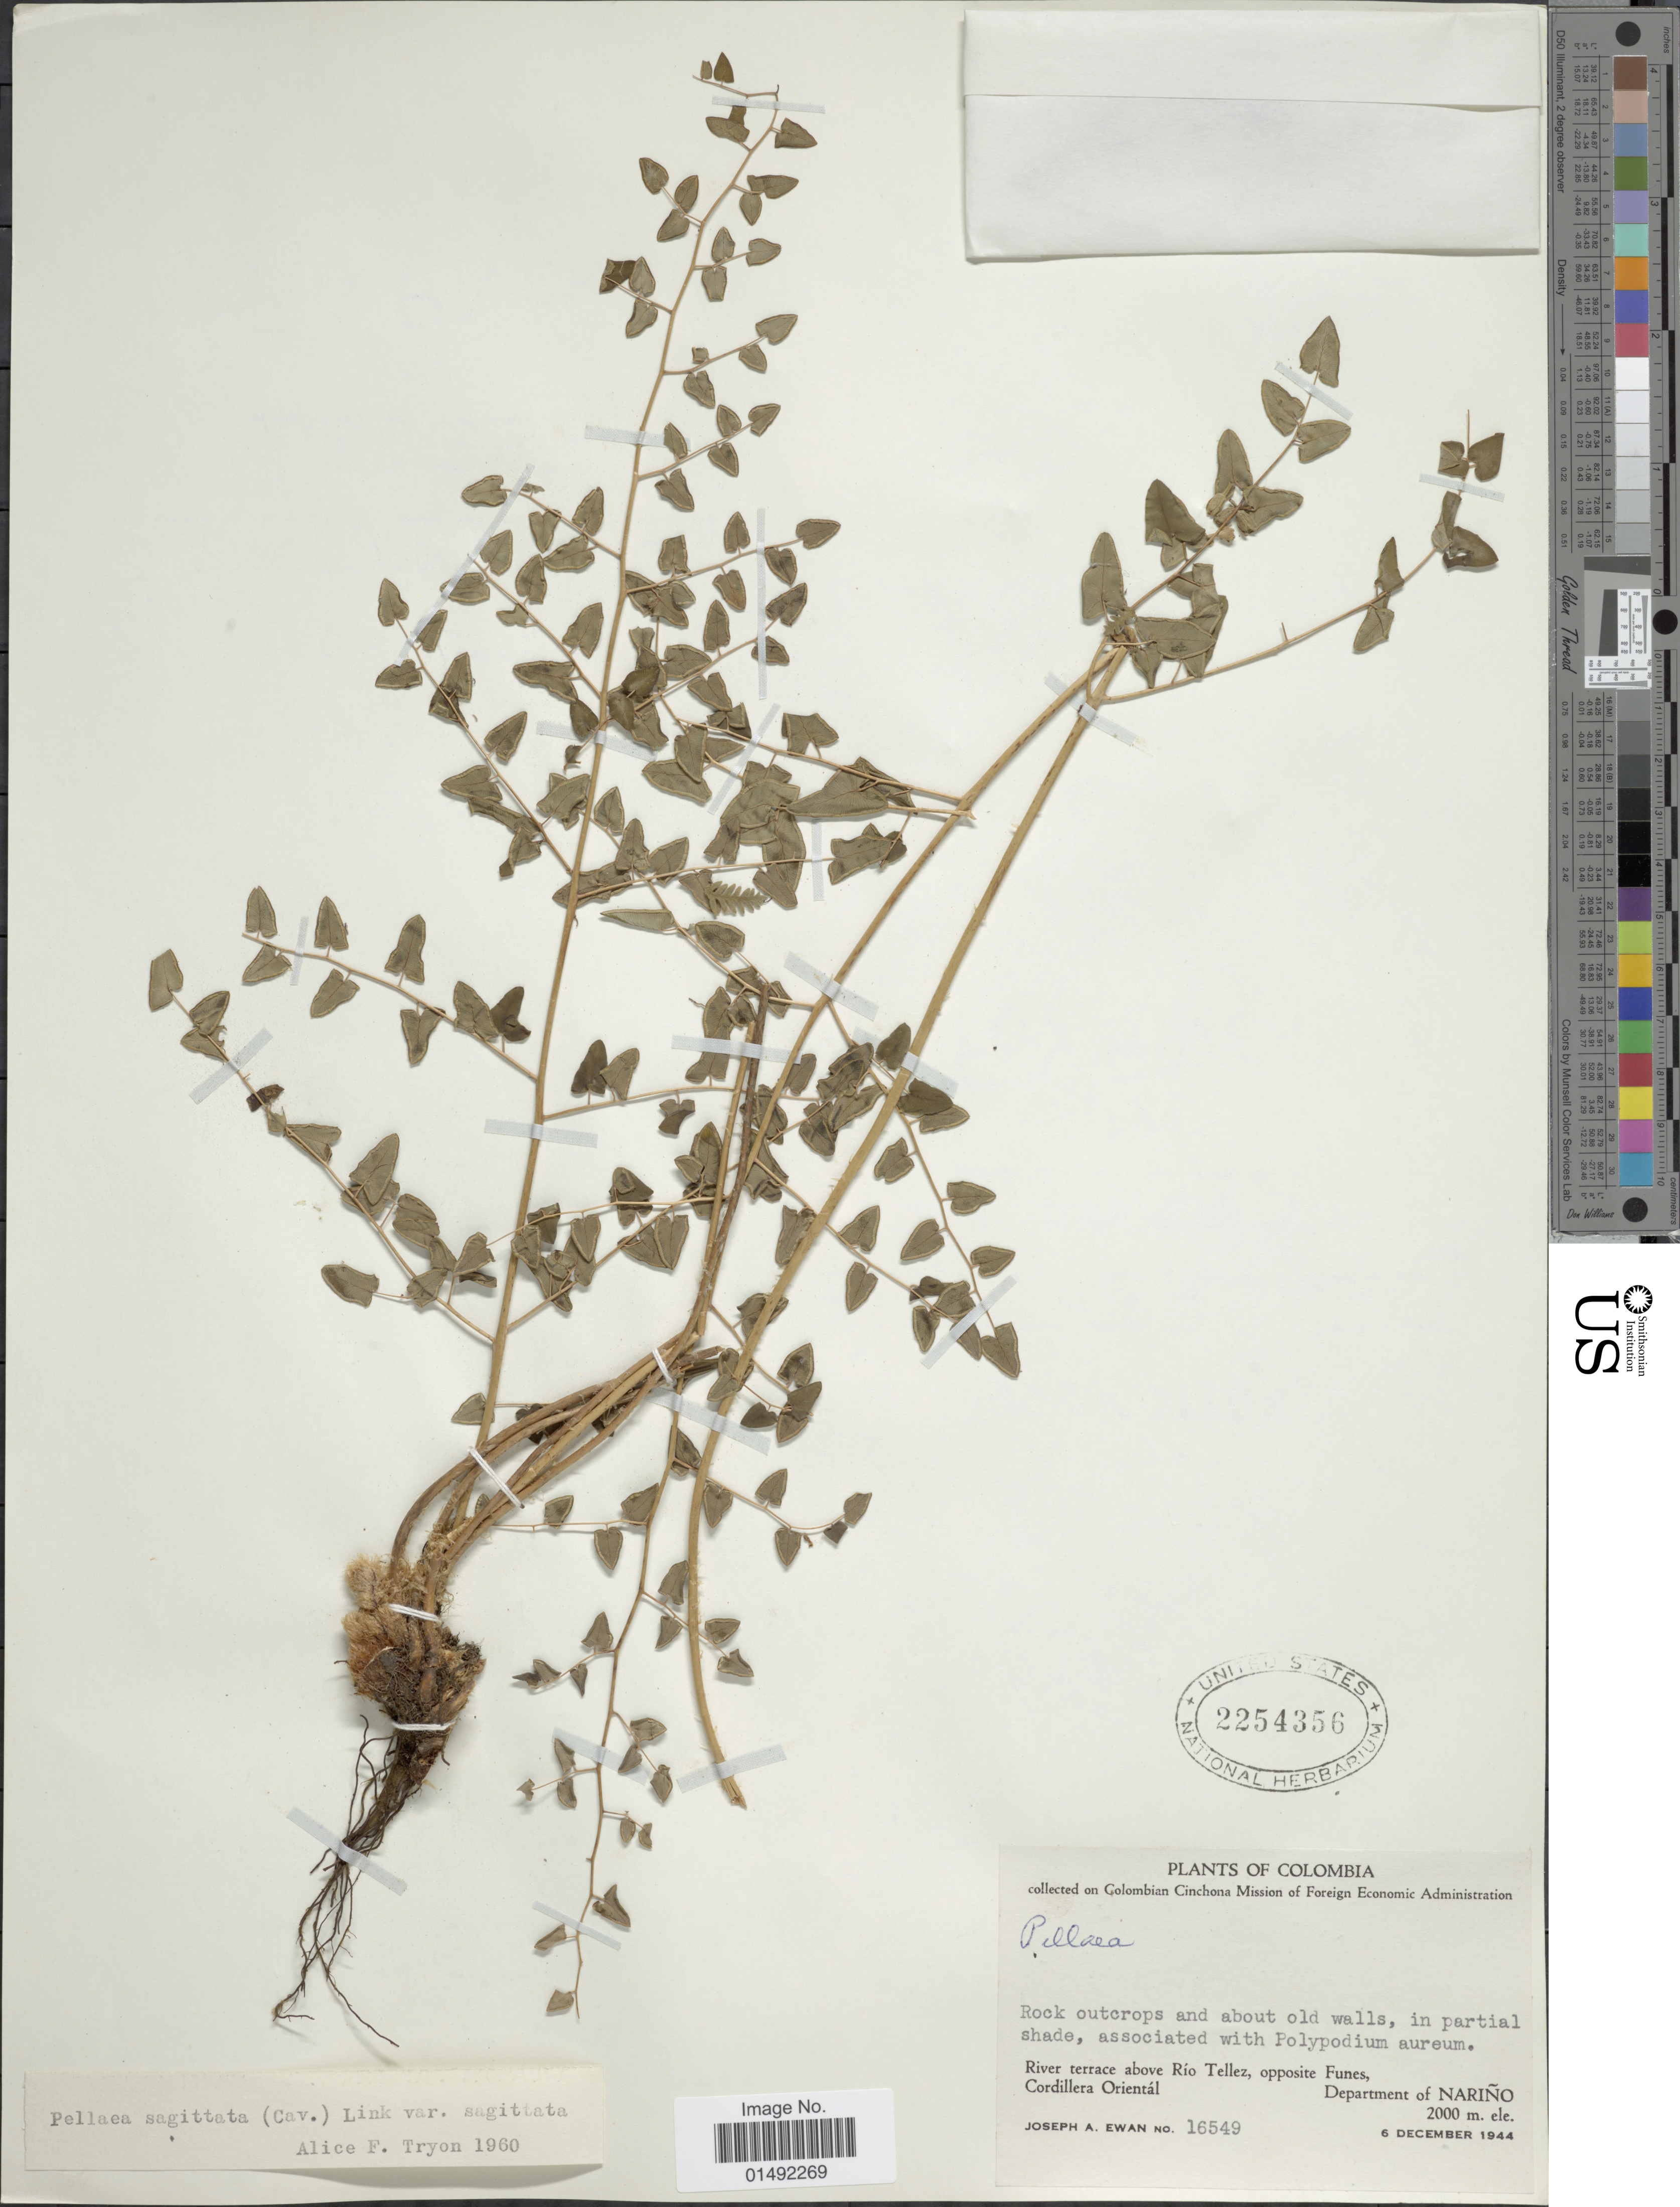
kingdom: Plantae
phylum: Tracheophyta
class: Polypodiopsida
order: Polypodiales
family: Pteridaceae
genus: Pellaea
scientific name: Pellaea sagittata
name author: (Cav.) Link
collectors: J. A. Ewan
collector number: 16549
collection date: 1944-12-06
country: Colombia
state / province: Nariño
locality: River terrace above Río Tellez, opposite Funes, Cordillera Orientál, Department of Nariño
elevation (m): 2000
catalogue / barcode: US 2254356